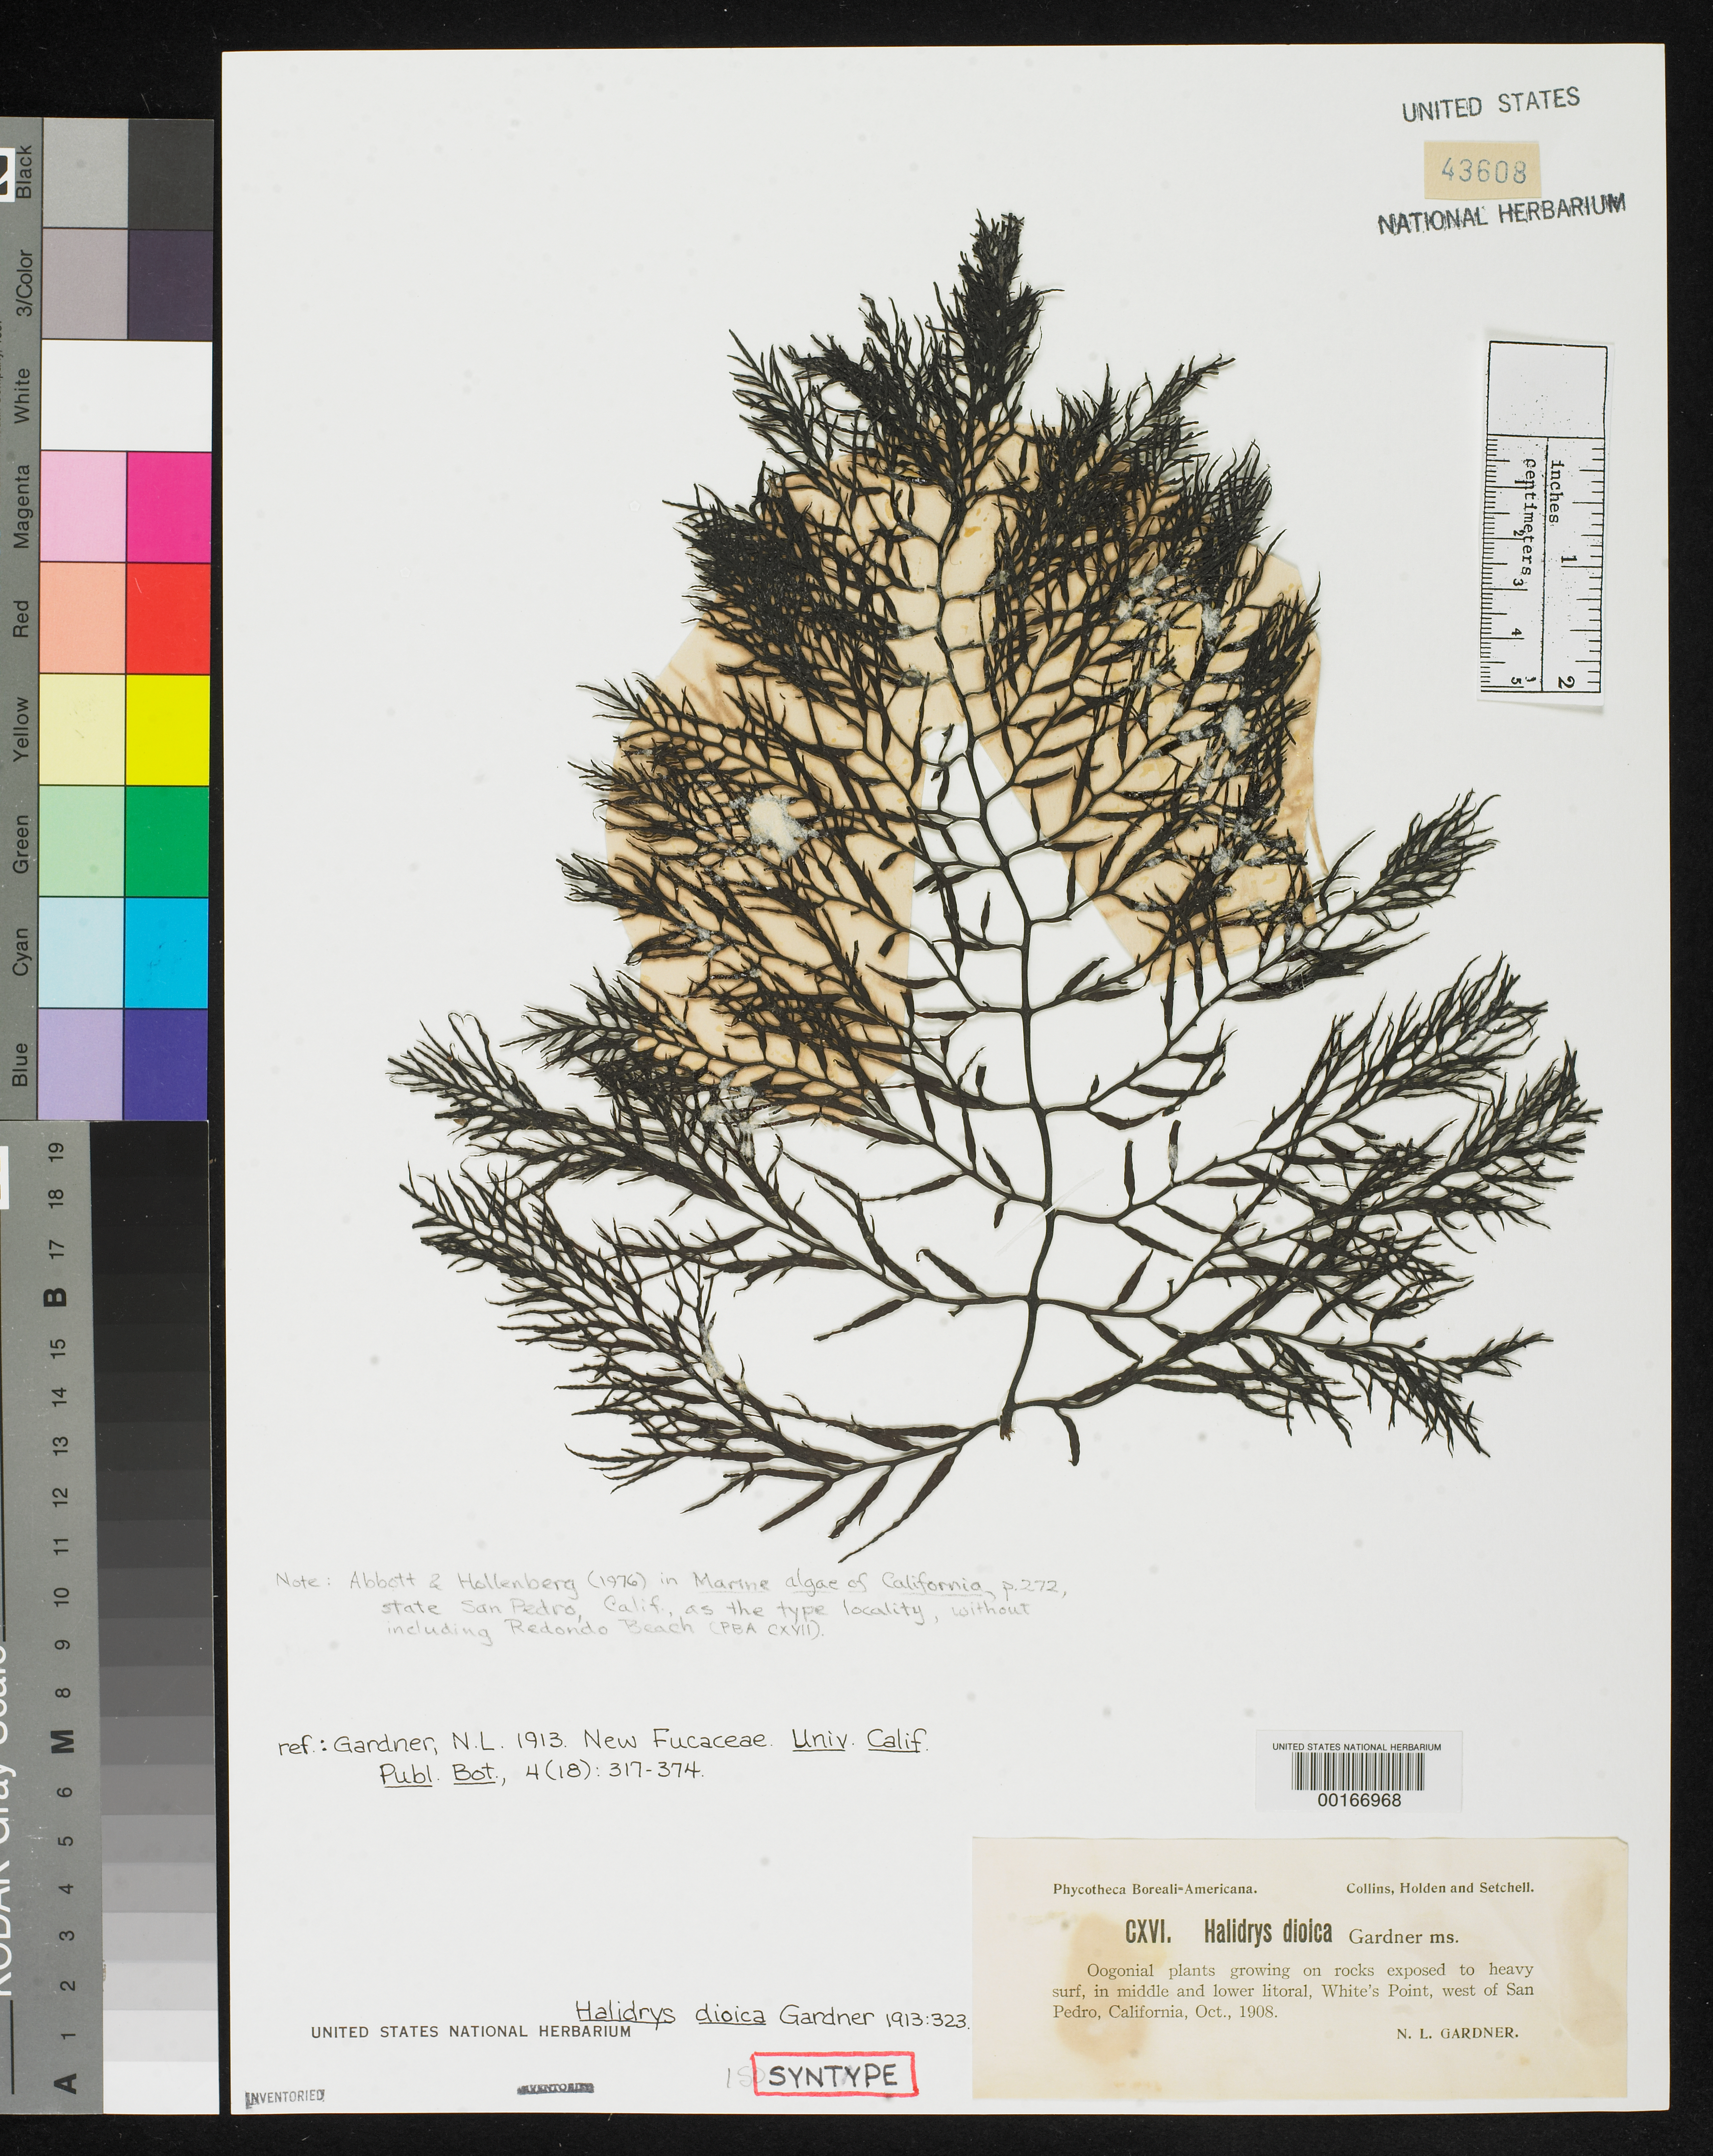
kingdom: Chromista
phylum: Ochrophyta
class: Phaeophyceae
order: Fucales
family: Sargassaceae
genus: Halidrys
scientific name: Halidrys dioica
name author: N.L. Gardner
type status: Isosyntype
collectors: N. Gardner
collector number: PB-A CXVI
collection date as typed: Oct 1908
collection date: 1908-10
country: United States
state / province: California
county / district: Los Angeles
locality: White's Point, west of San Pedro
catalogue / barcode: US 43608